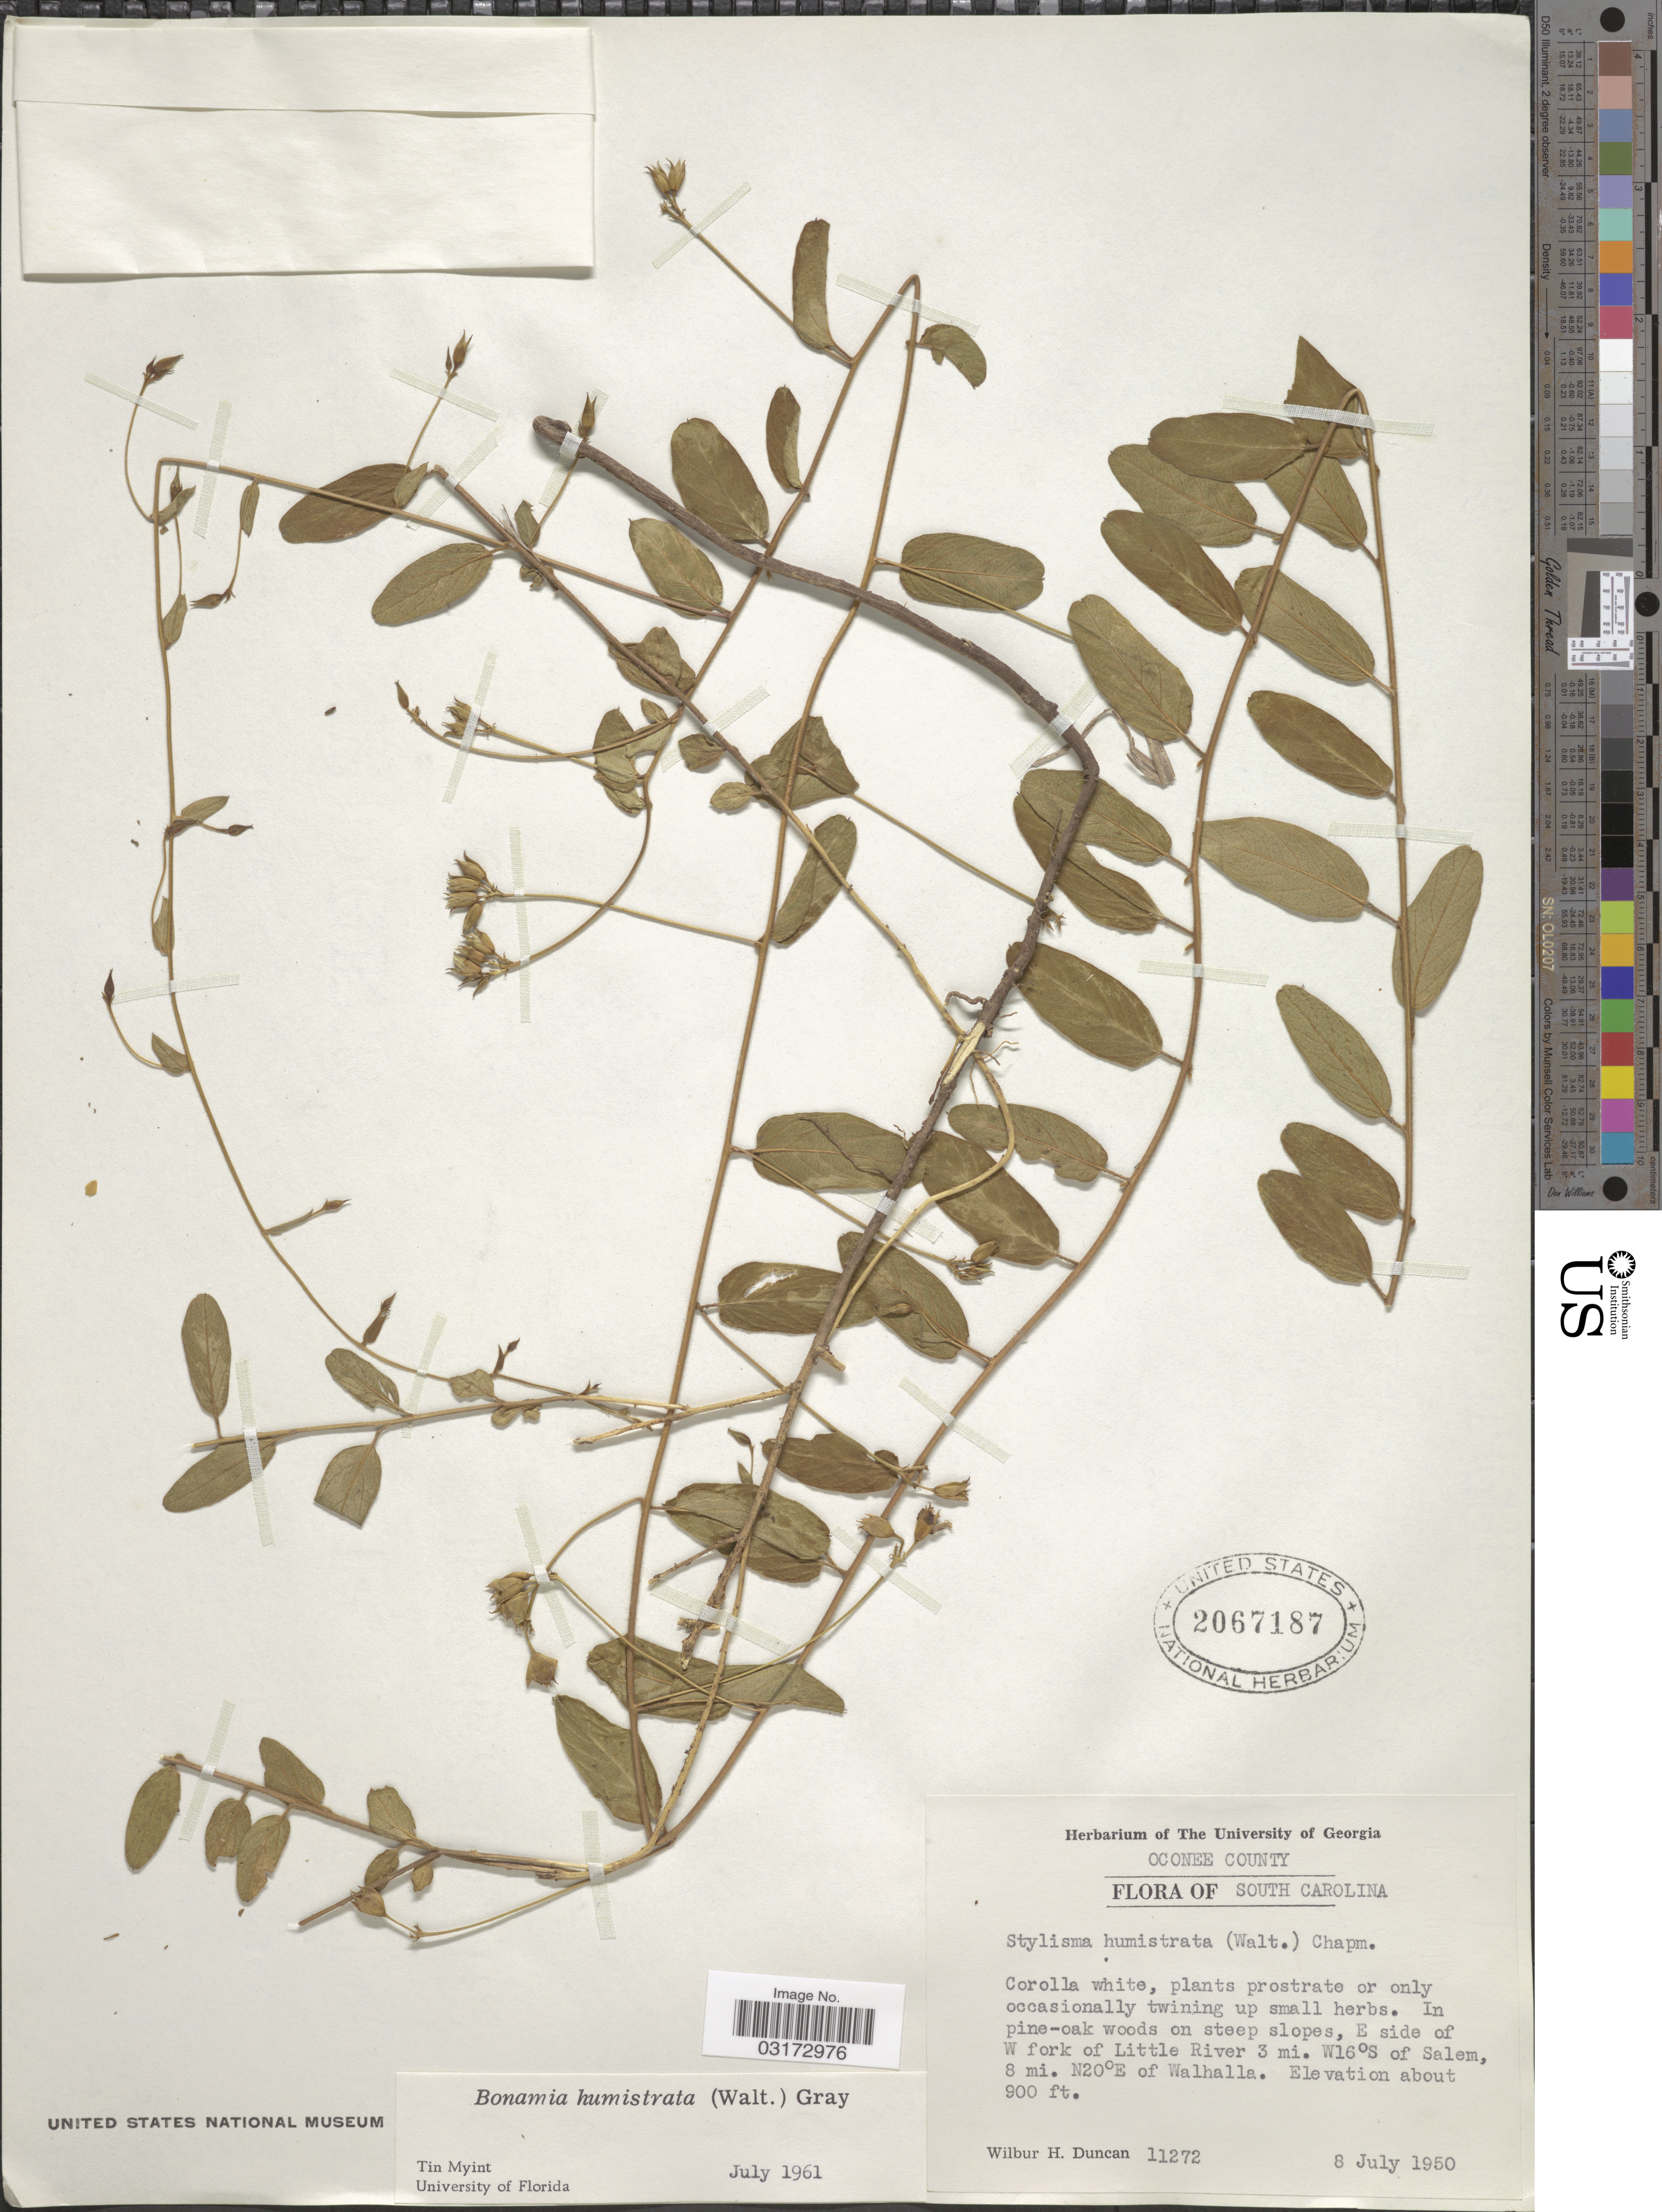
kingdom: Plantae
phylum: Tracheophyta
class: Magnoliopsida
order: Solanales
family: Convolvulaceae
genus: Stylisma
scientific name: Stylisma humistrata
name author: (Walter) Chapm.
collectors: W. H. Duncan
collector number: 11272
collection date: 1950-07-08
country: United States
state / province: South Carolina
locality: Oconee County, E side of W fork of Little River 3 mi. W16°S of Salem, 8 mi. N20°E of Walhalla.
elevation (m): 274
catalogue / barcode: US 2067187